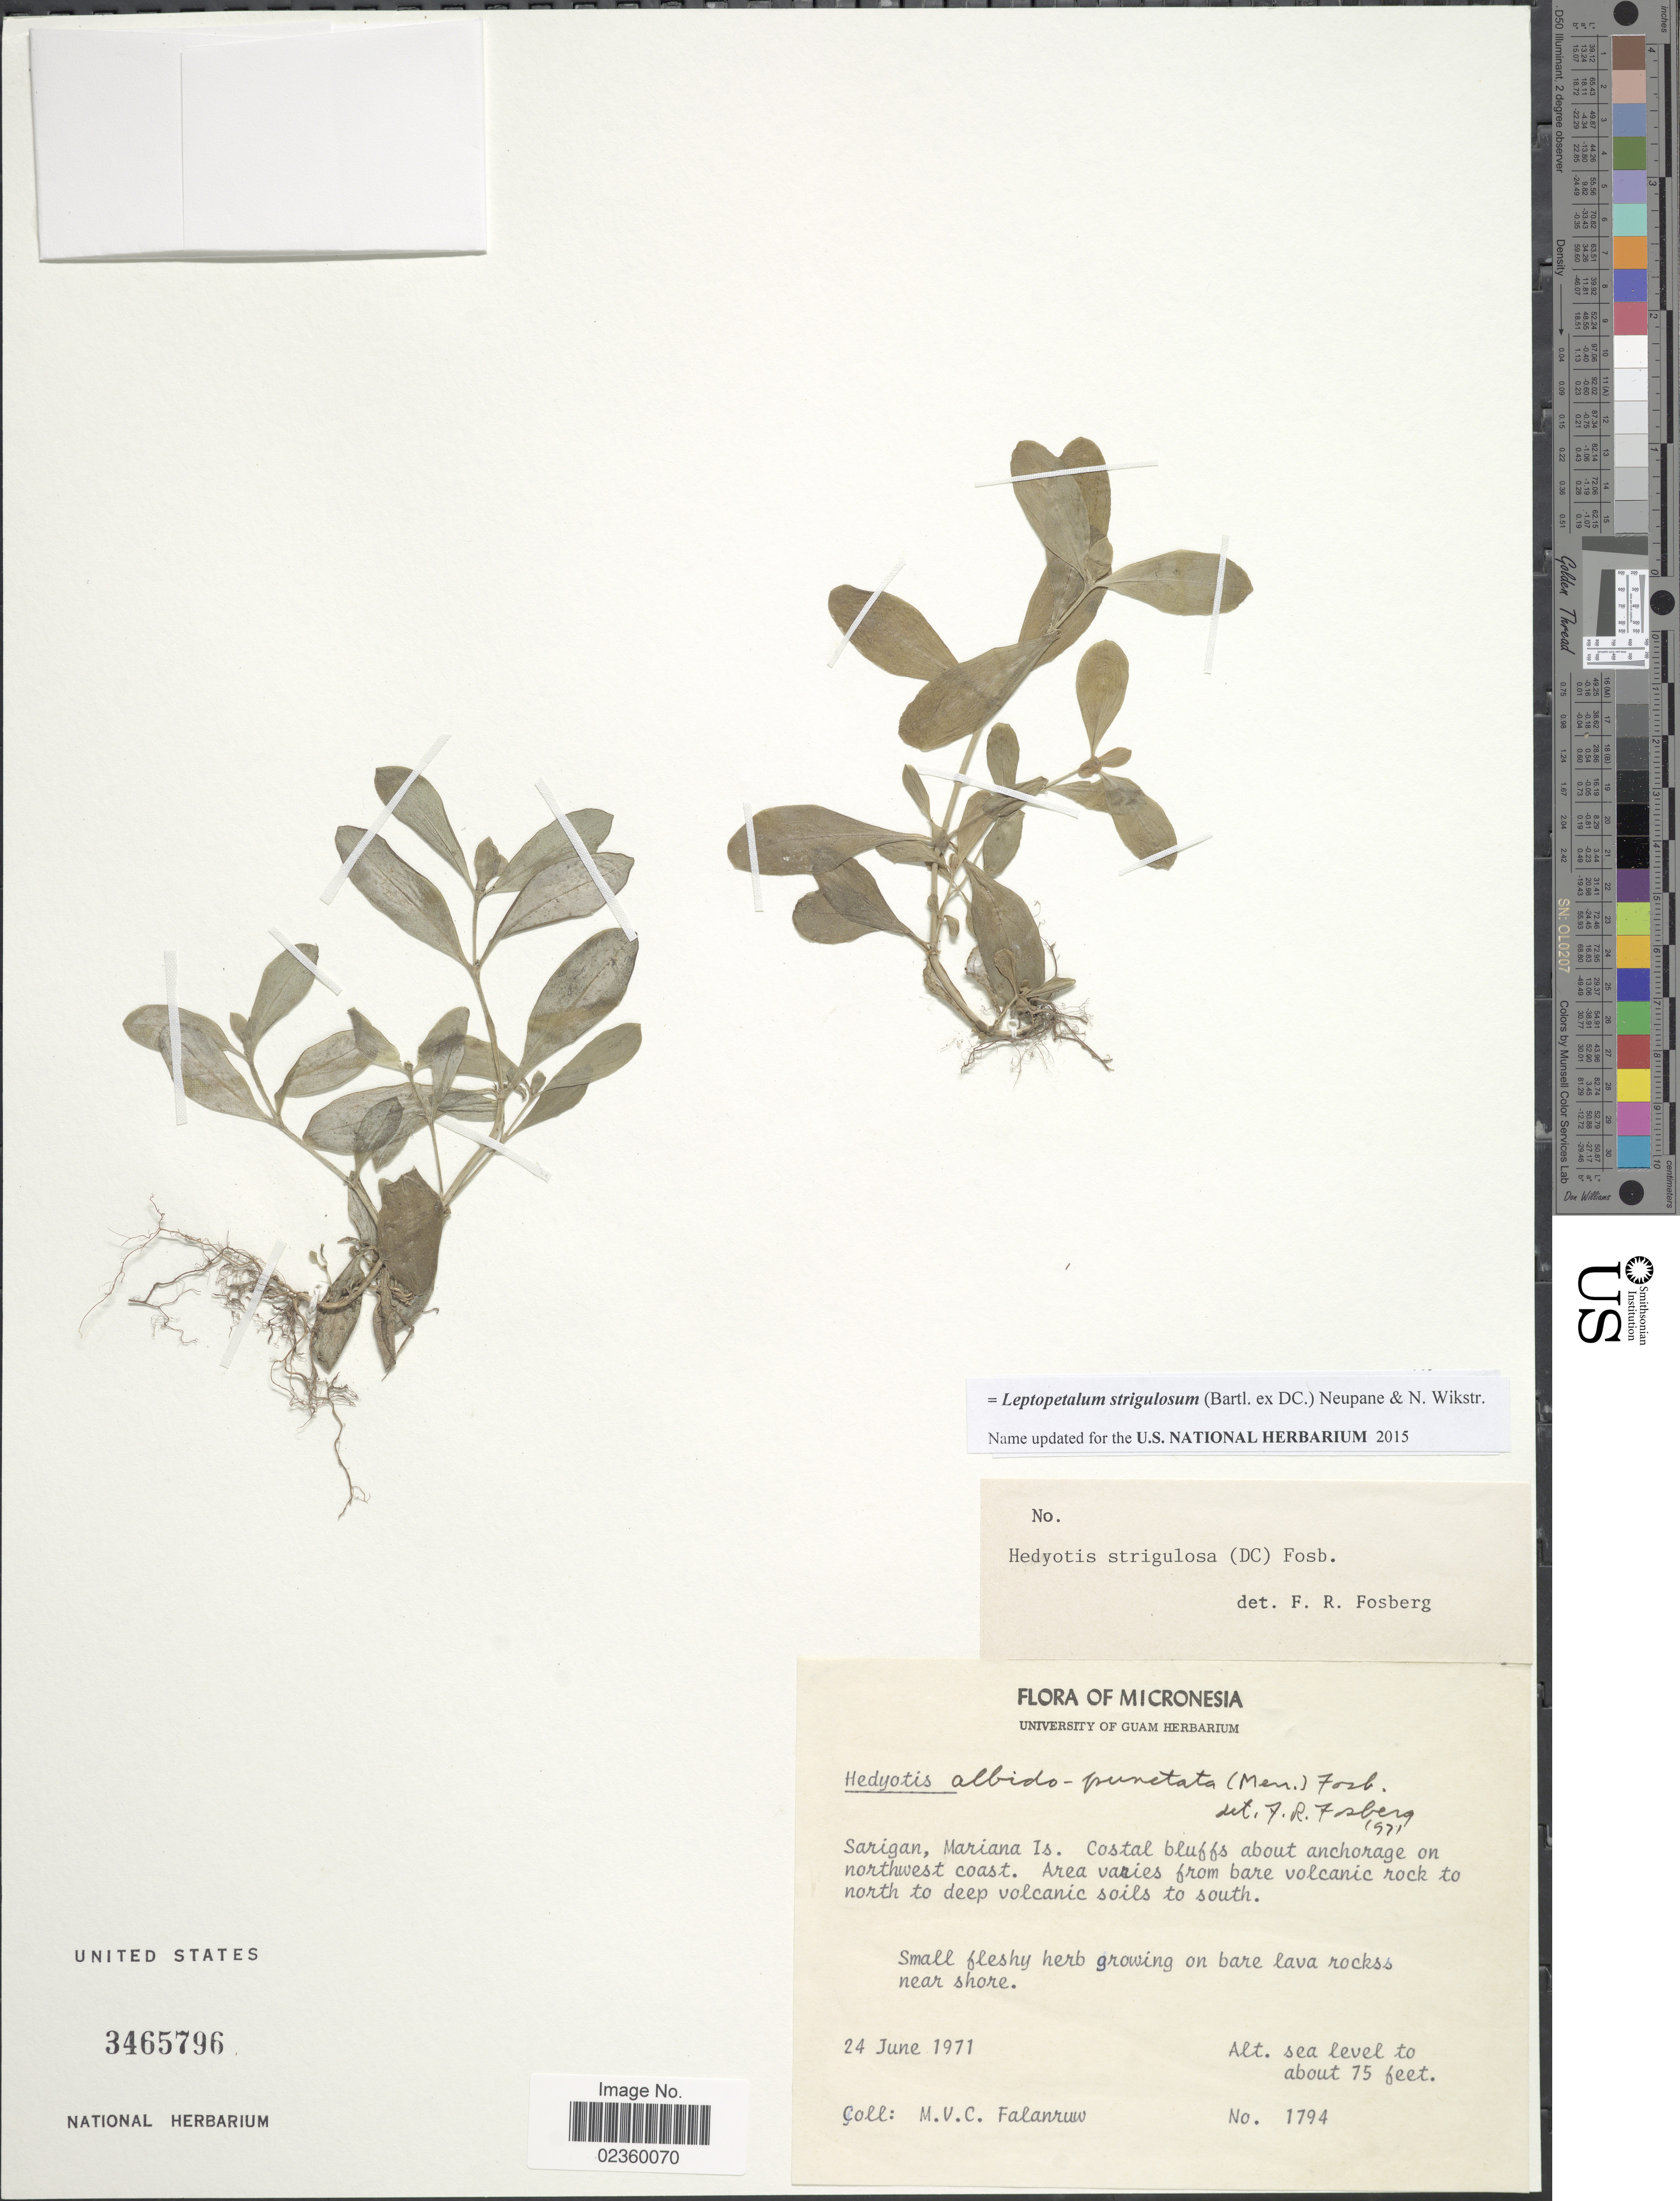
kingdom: Plantae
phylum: Tracheophyta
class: Magnoliopsida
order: Gentianales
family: Rubiaceae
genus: Leptopetalum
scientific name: Leptopetalum strigulosum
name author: (Bartl. ex DC.) Neupane & N. Wikstr.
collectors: M. V. Falanruw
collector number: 1794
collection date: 1971-06-24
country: Northern Mariana Islands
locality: Micronesia. Sarigan. Mariana Is. About anchorage on northwest coast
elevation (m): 0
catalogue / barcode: US 3465796